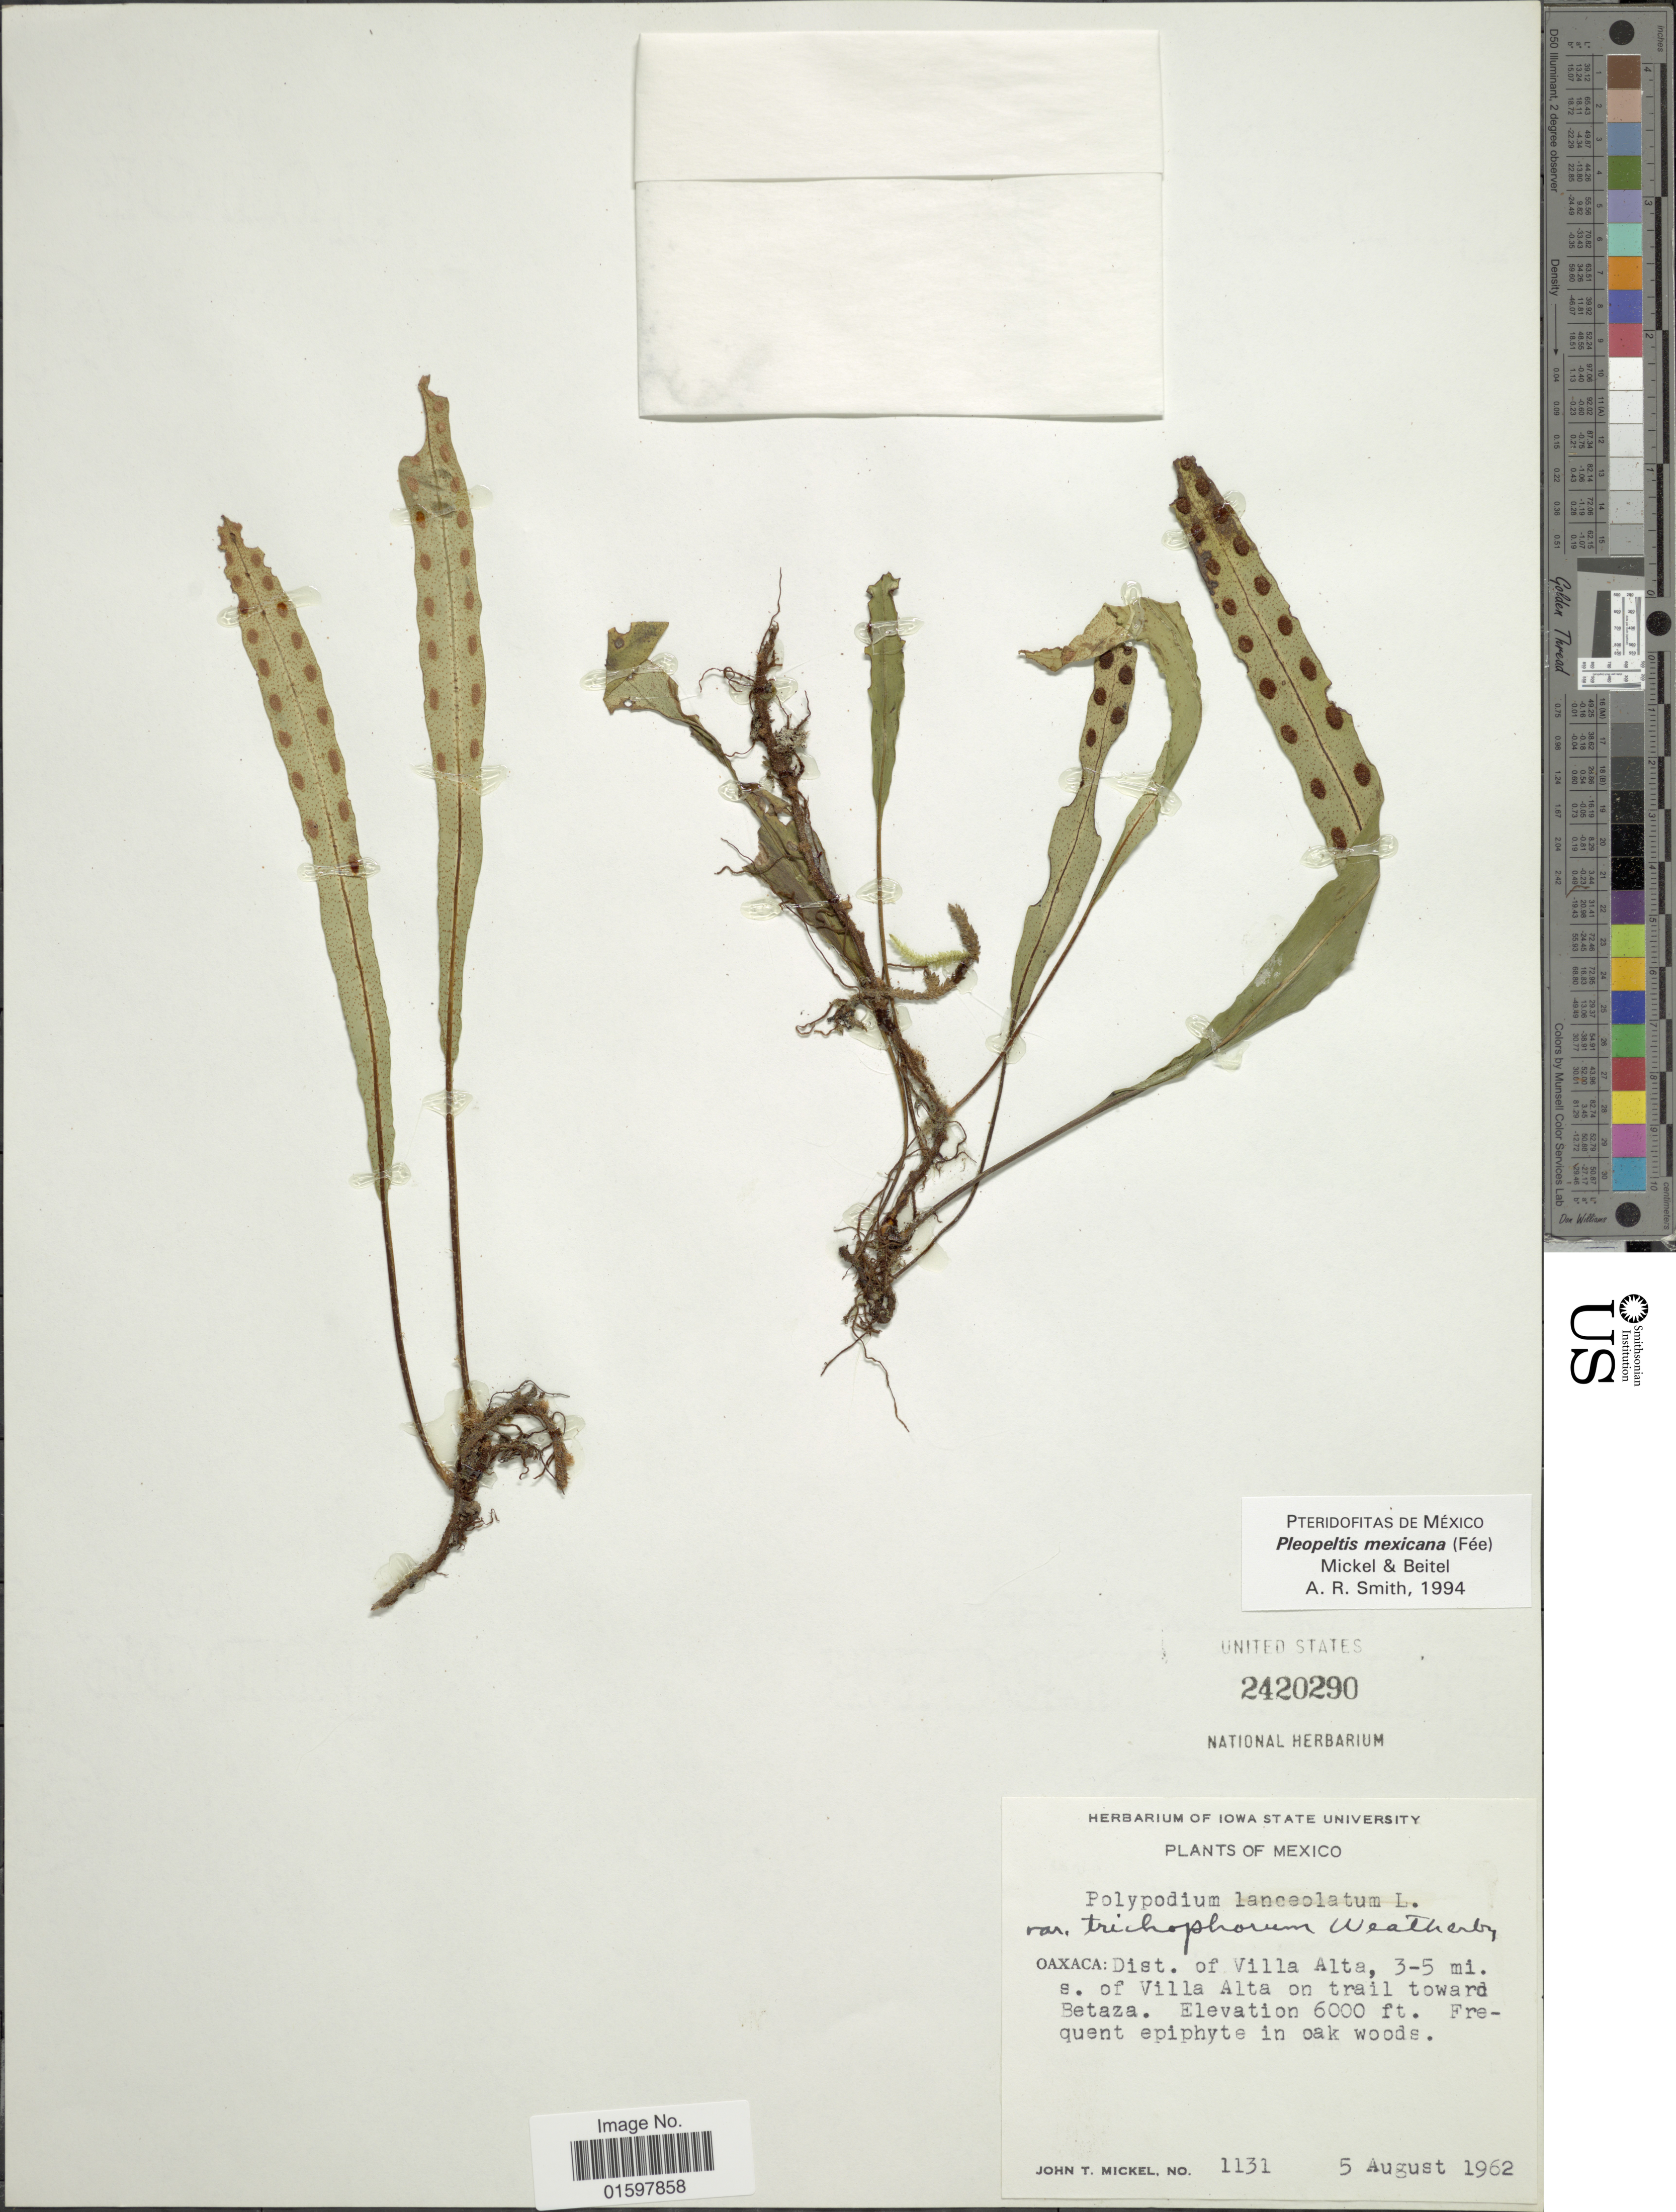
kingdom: Plantae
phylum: Tracheophyta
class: Polypodiopsida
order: Polypodiales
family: Polypodiaceae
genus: Pleopeltis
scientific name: Pleopeltis mexicana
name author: (Fée) Mickel & Beitel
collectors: J. T. Mickel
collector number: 1131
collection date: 1962-08-05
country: Mexico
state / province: Oaxaca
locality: Dist. of Villa Alta, 3-5 mi. s. of Villa Alta on trail toward Betaza.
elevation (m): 1829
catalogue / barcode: US 2420290